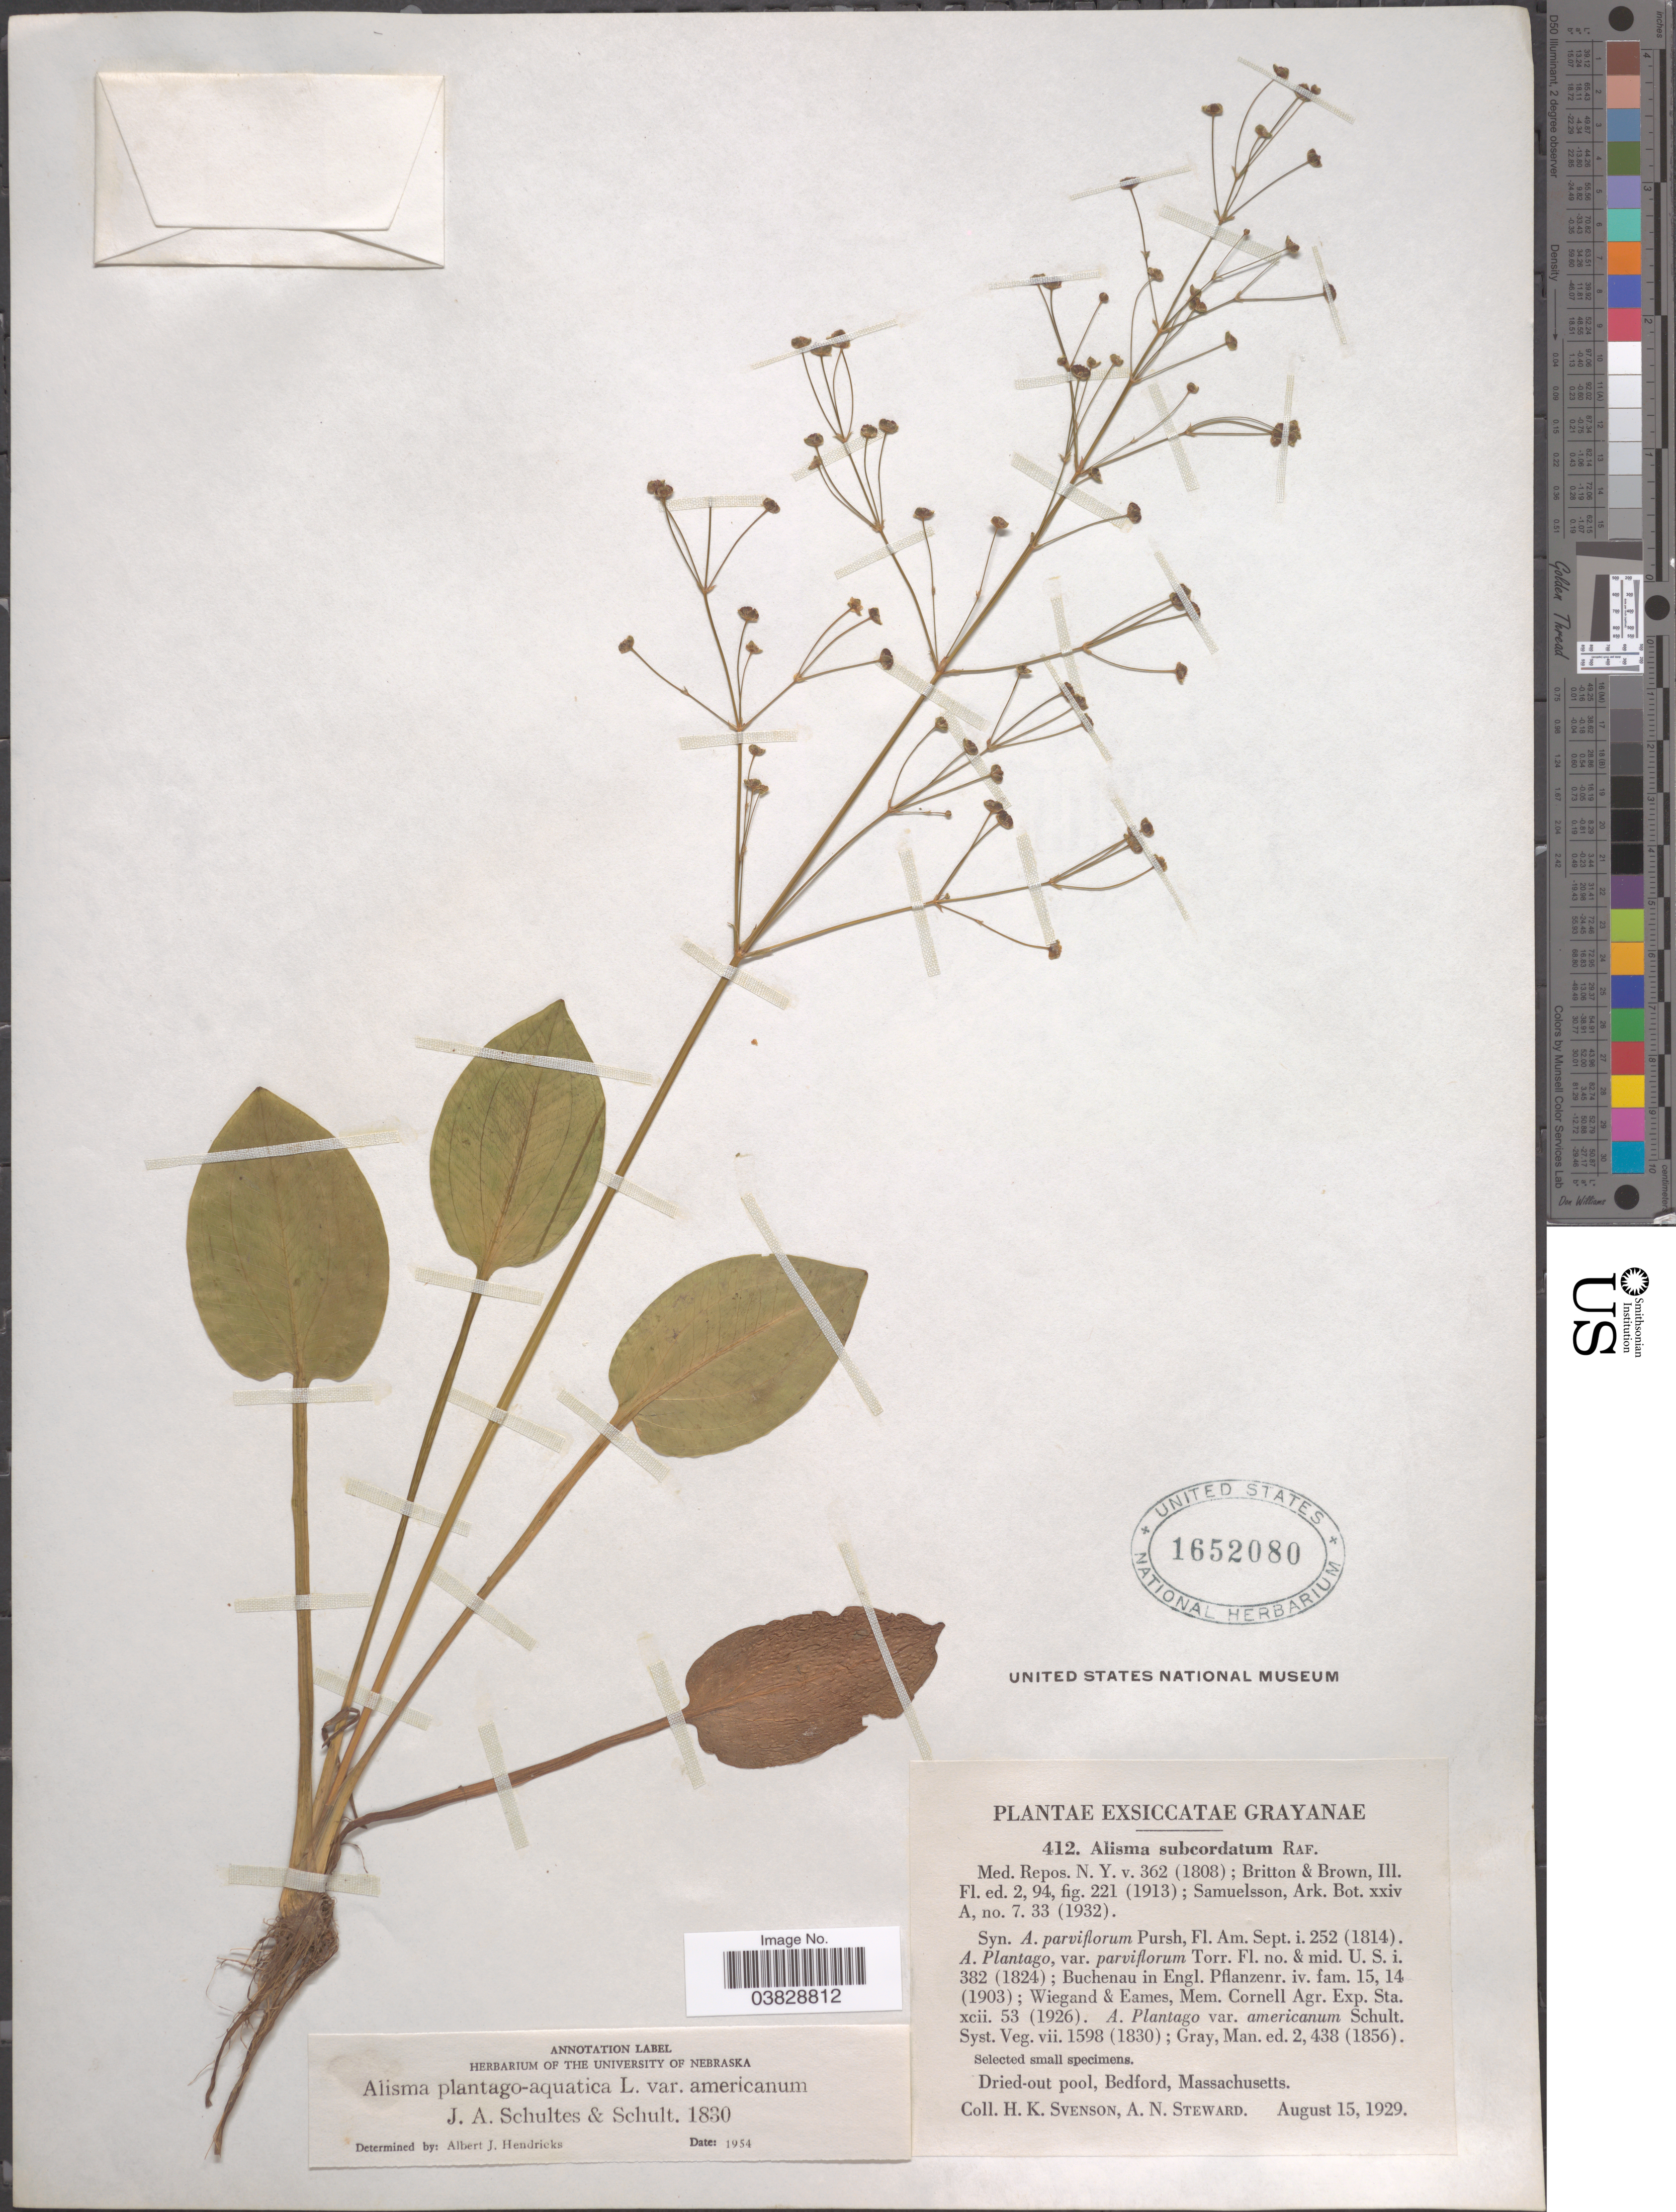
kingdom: Plantae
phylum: Tracheophyta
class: Liliopsida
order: Alismatales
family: Alismataceae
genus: Alisma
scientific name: Alisma plantago-aquatica var. americanum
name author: L.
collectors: H. K. Svenson & A. N. Steward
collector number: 412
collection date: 1929-08-15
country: United States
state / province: Massachusetts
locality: Grayanae. Dried-out pool, Bedford.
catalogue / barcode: US 1652080